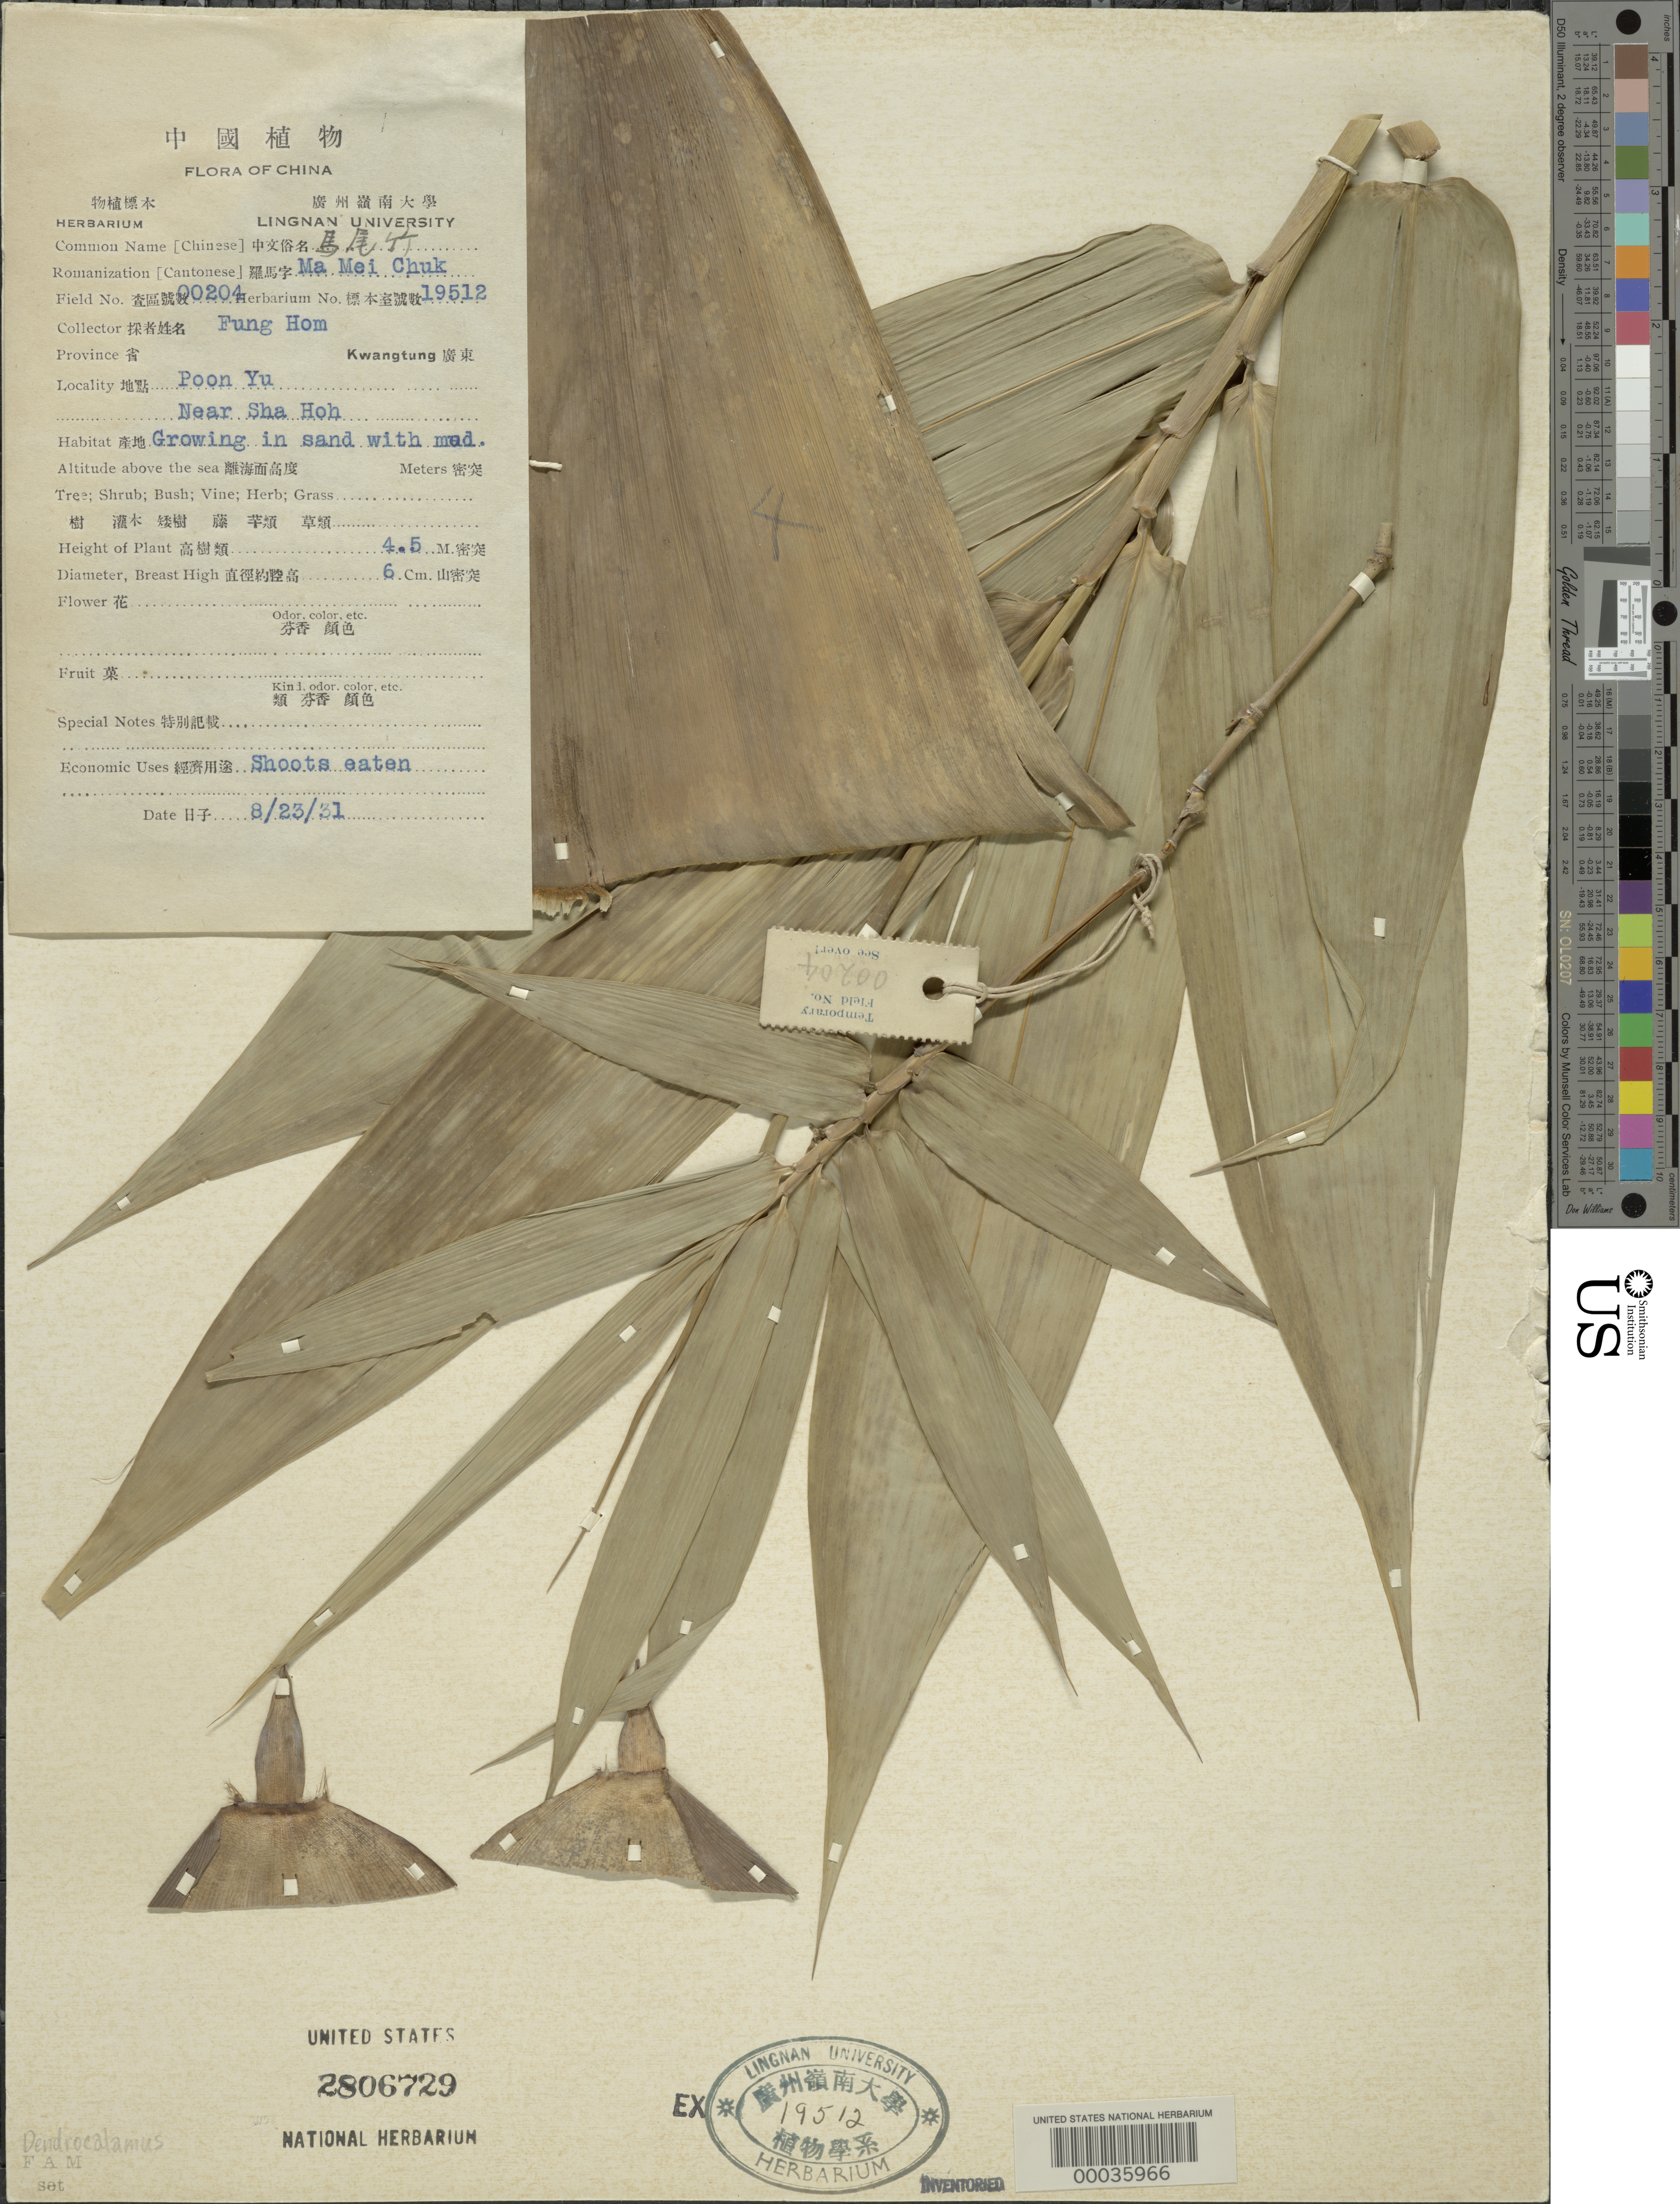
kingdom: Plantae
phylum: Tracheophyta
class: Liliopsida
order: Poales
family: Poaceae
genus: Dendrocalamus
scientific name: Dendrocalamus sp.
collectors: H. L. Fung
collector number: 204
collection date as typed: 23 Aug 1931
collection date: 1931-08-23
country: China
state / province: Guangdong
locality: Poon yu, near sha hoh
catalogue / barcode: US 2806729